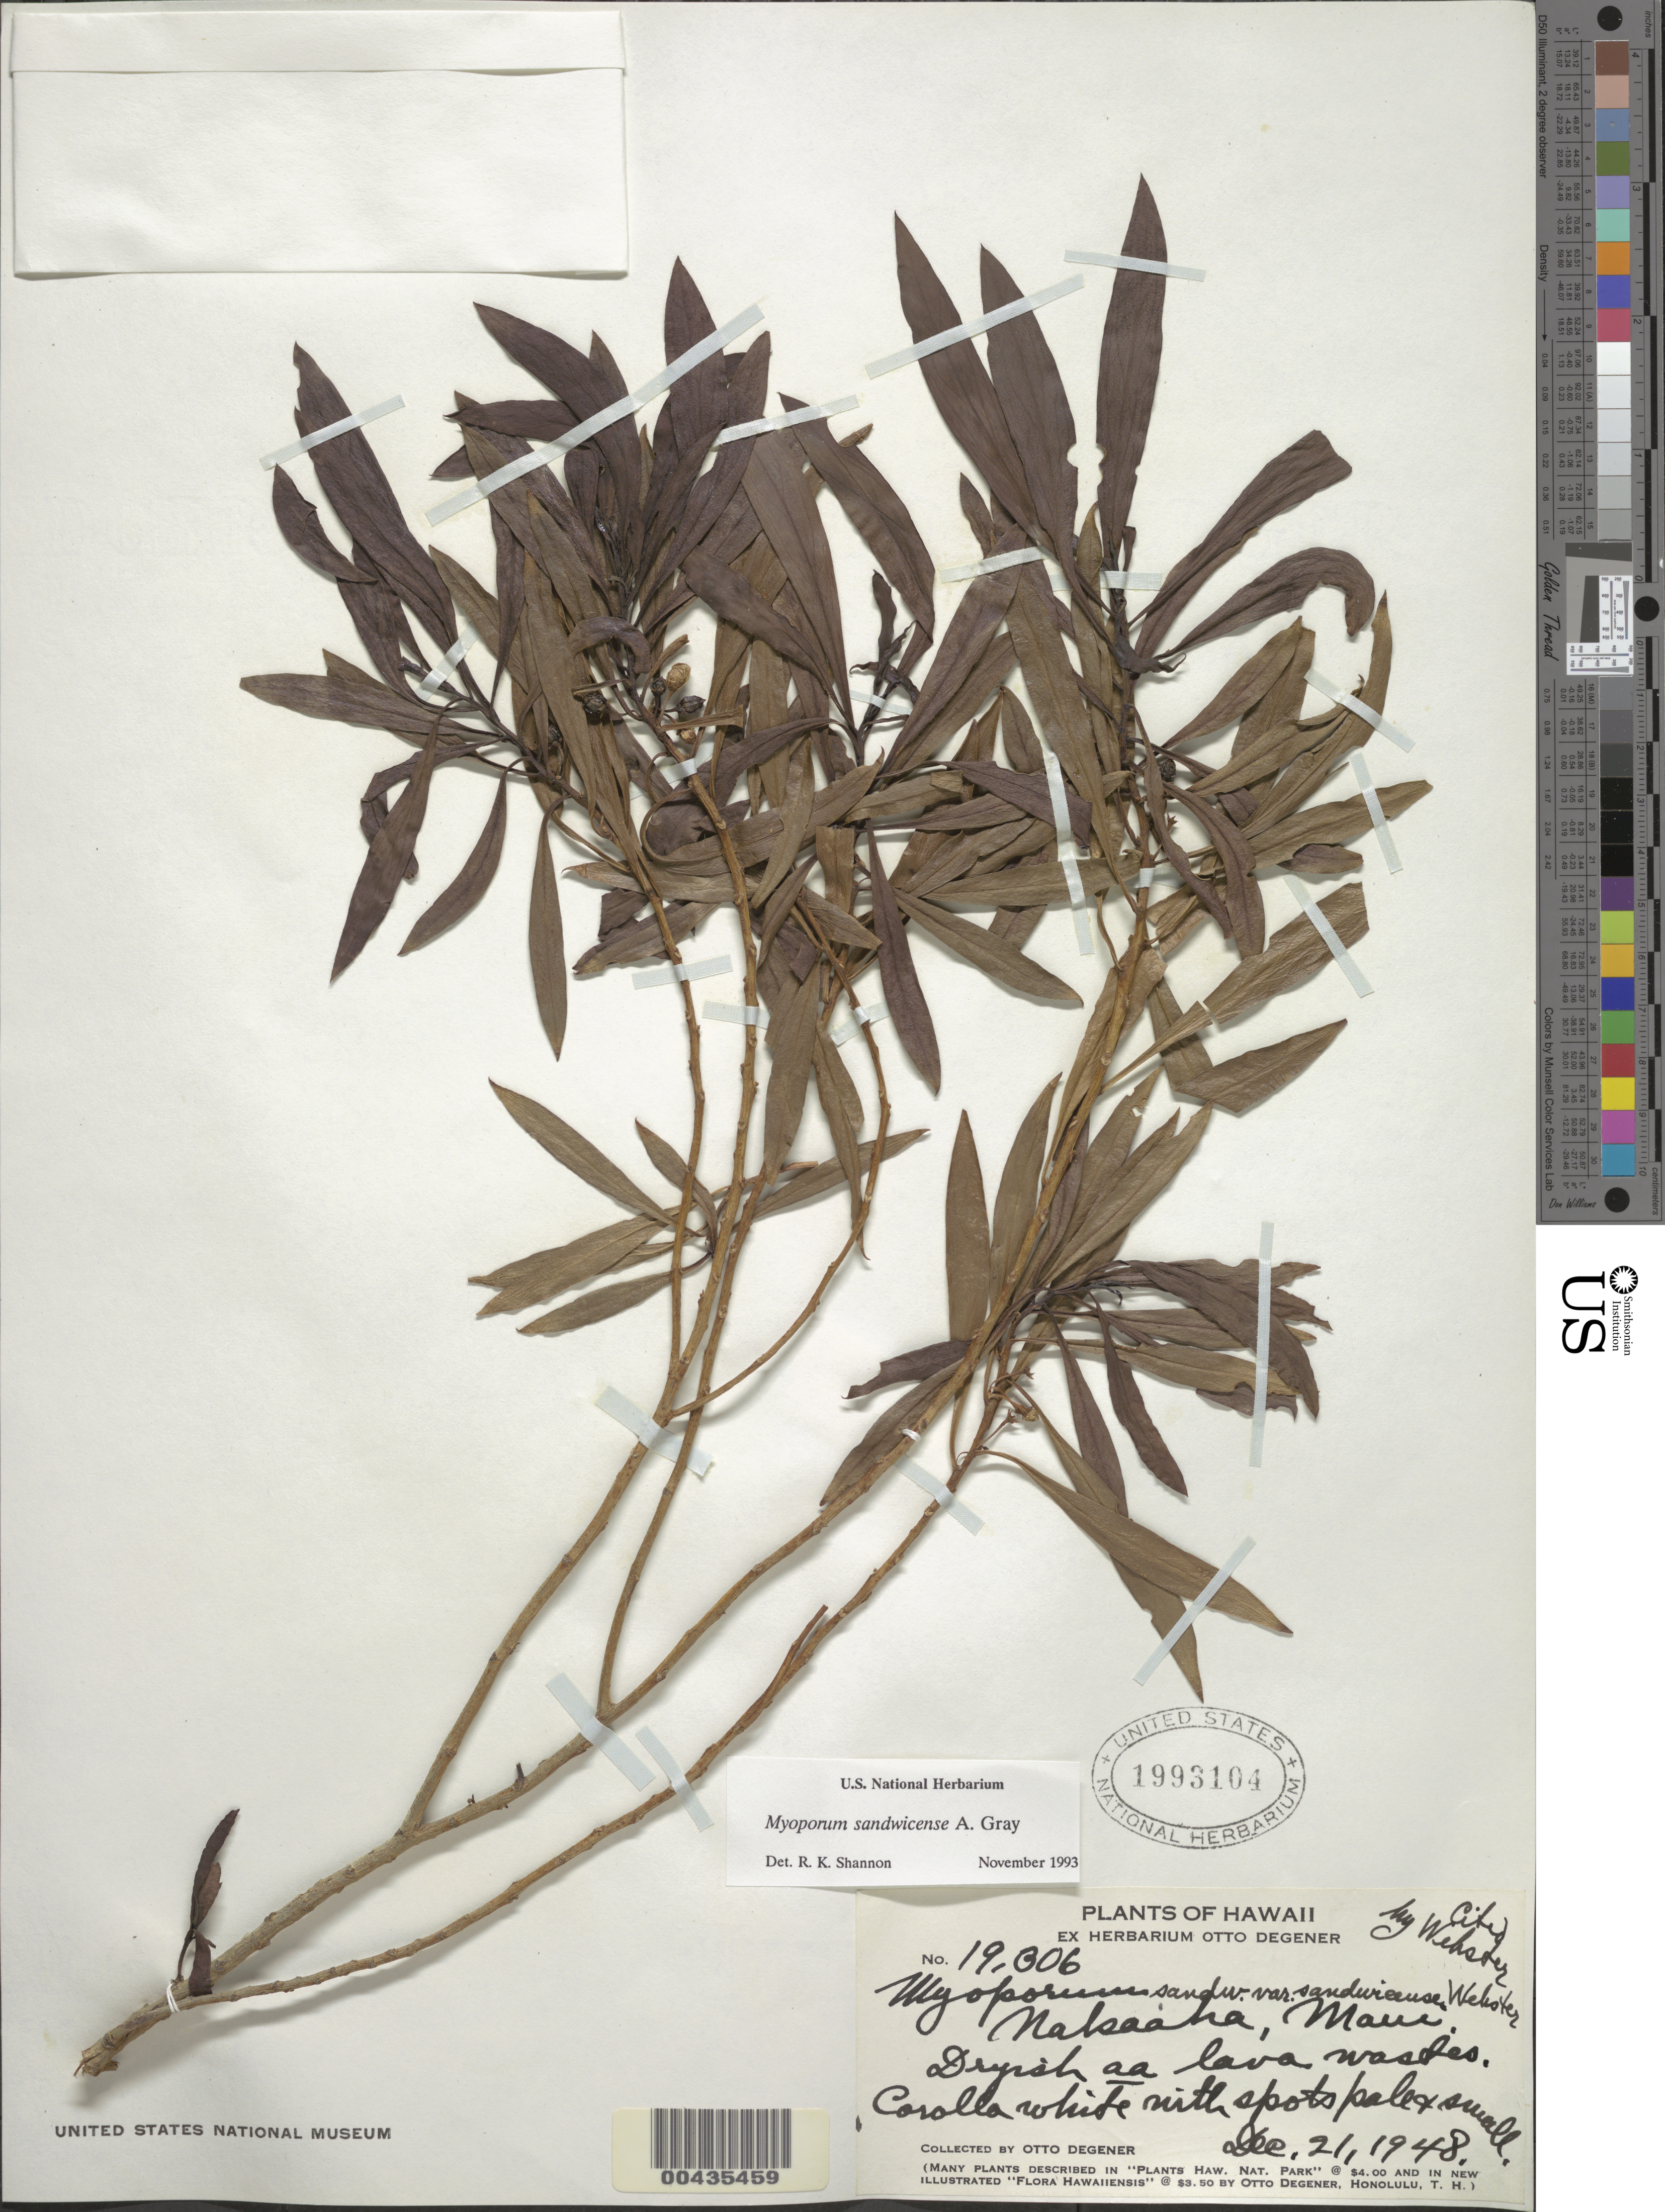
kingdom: Plantae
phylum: Tracheophyta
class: Magnoliopsida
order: Lamiales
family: Scrophulariaceae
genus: Myoporum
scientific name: Myoporum sandwicense subsp. sandwicense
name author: A. Gray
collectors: O. Degener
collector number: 19306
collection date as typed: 21 Dec 1948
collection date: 1948-12-21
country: United States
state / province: Hawaii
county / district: Maui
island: Maui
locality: Nakaaha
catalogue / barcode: US 1993104